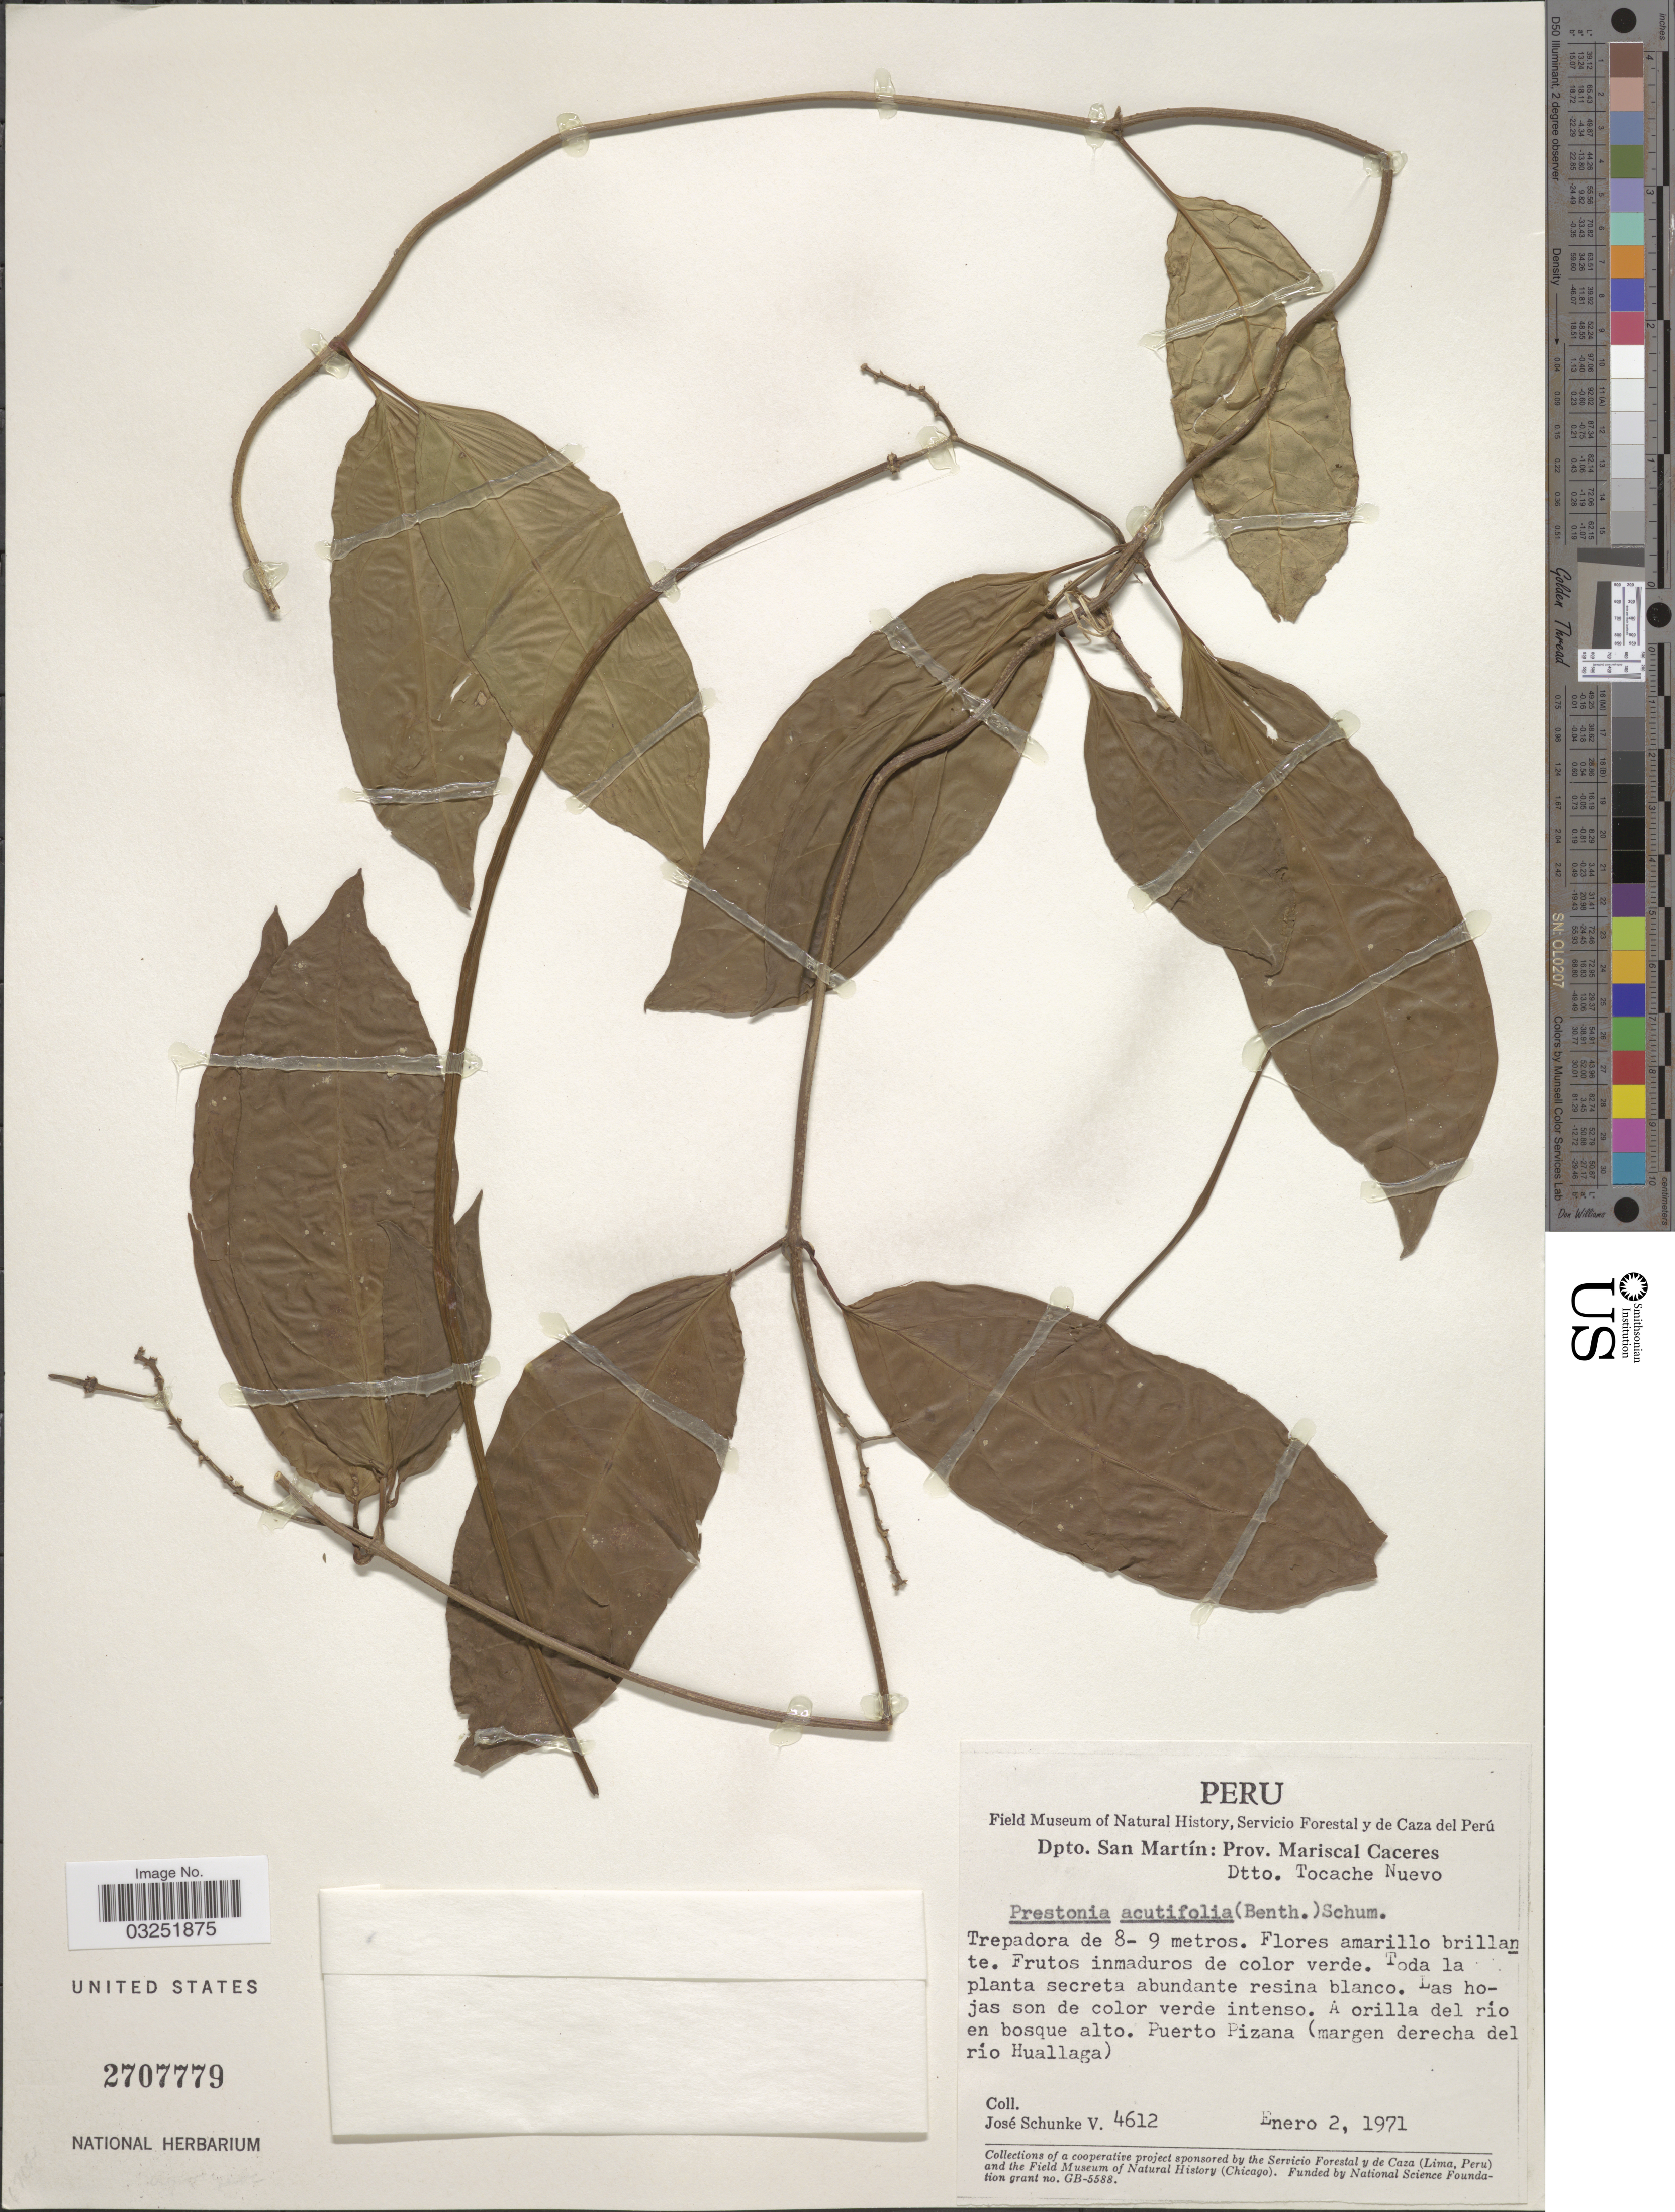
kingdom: Plantae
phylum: Tracheophyta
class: Magnoliopsida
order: Gentianales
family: Apocynaceae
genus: Prestonia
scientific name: Prestonia acutifolia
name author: (Benth. & Müll. Arg.) K. Schum.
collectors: J. Schunke Vigo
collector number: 4612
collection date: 1971-01-02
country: Peru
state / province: San Martín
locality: Dpto. San Martín: Prov. Mariscal Caceres, Dtto. Tocache Nuevo. Puerto Pizana (margen derecha del rio Huallaga).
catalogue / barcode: US 2707779